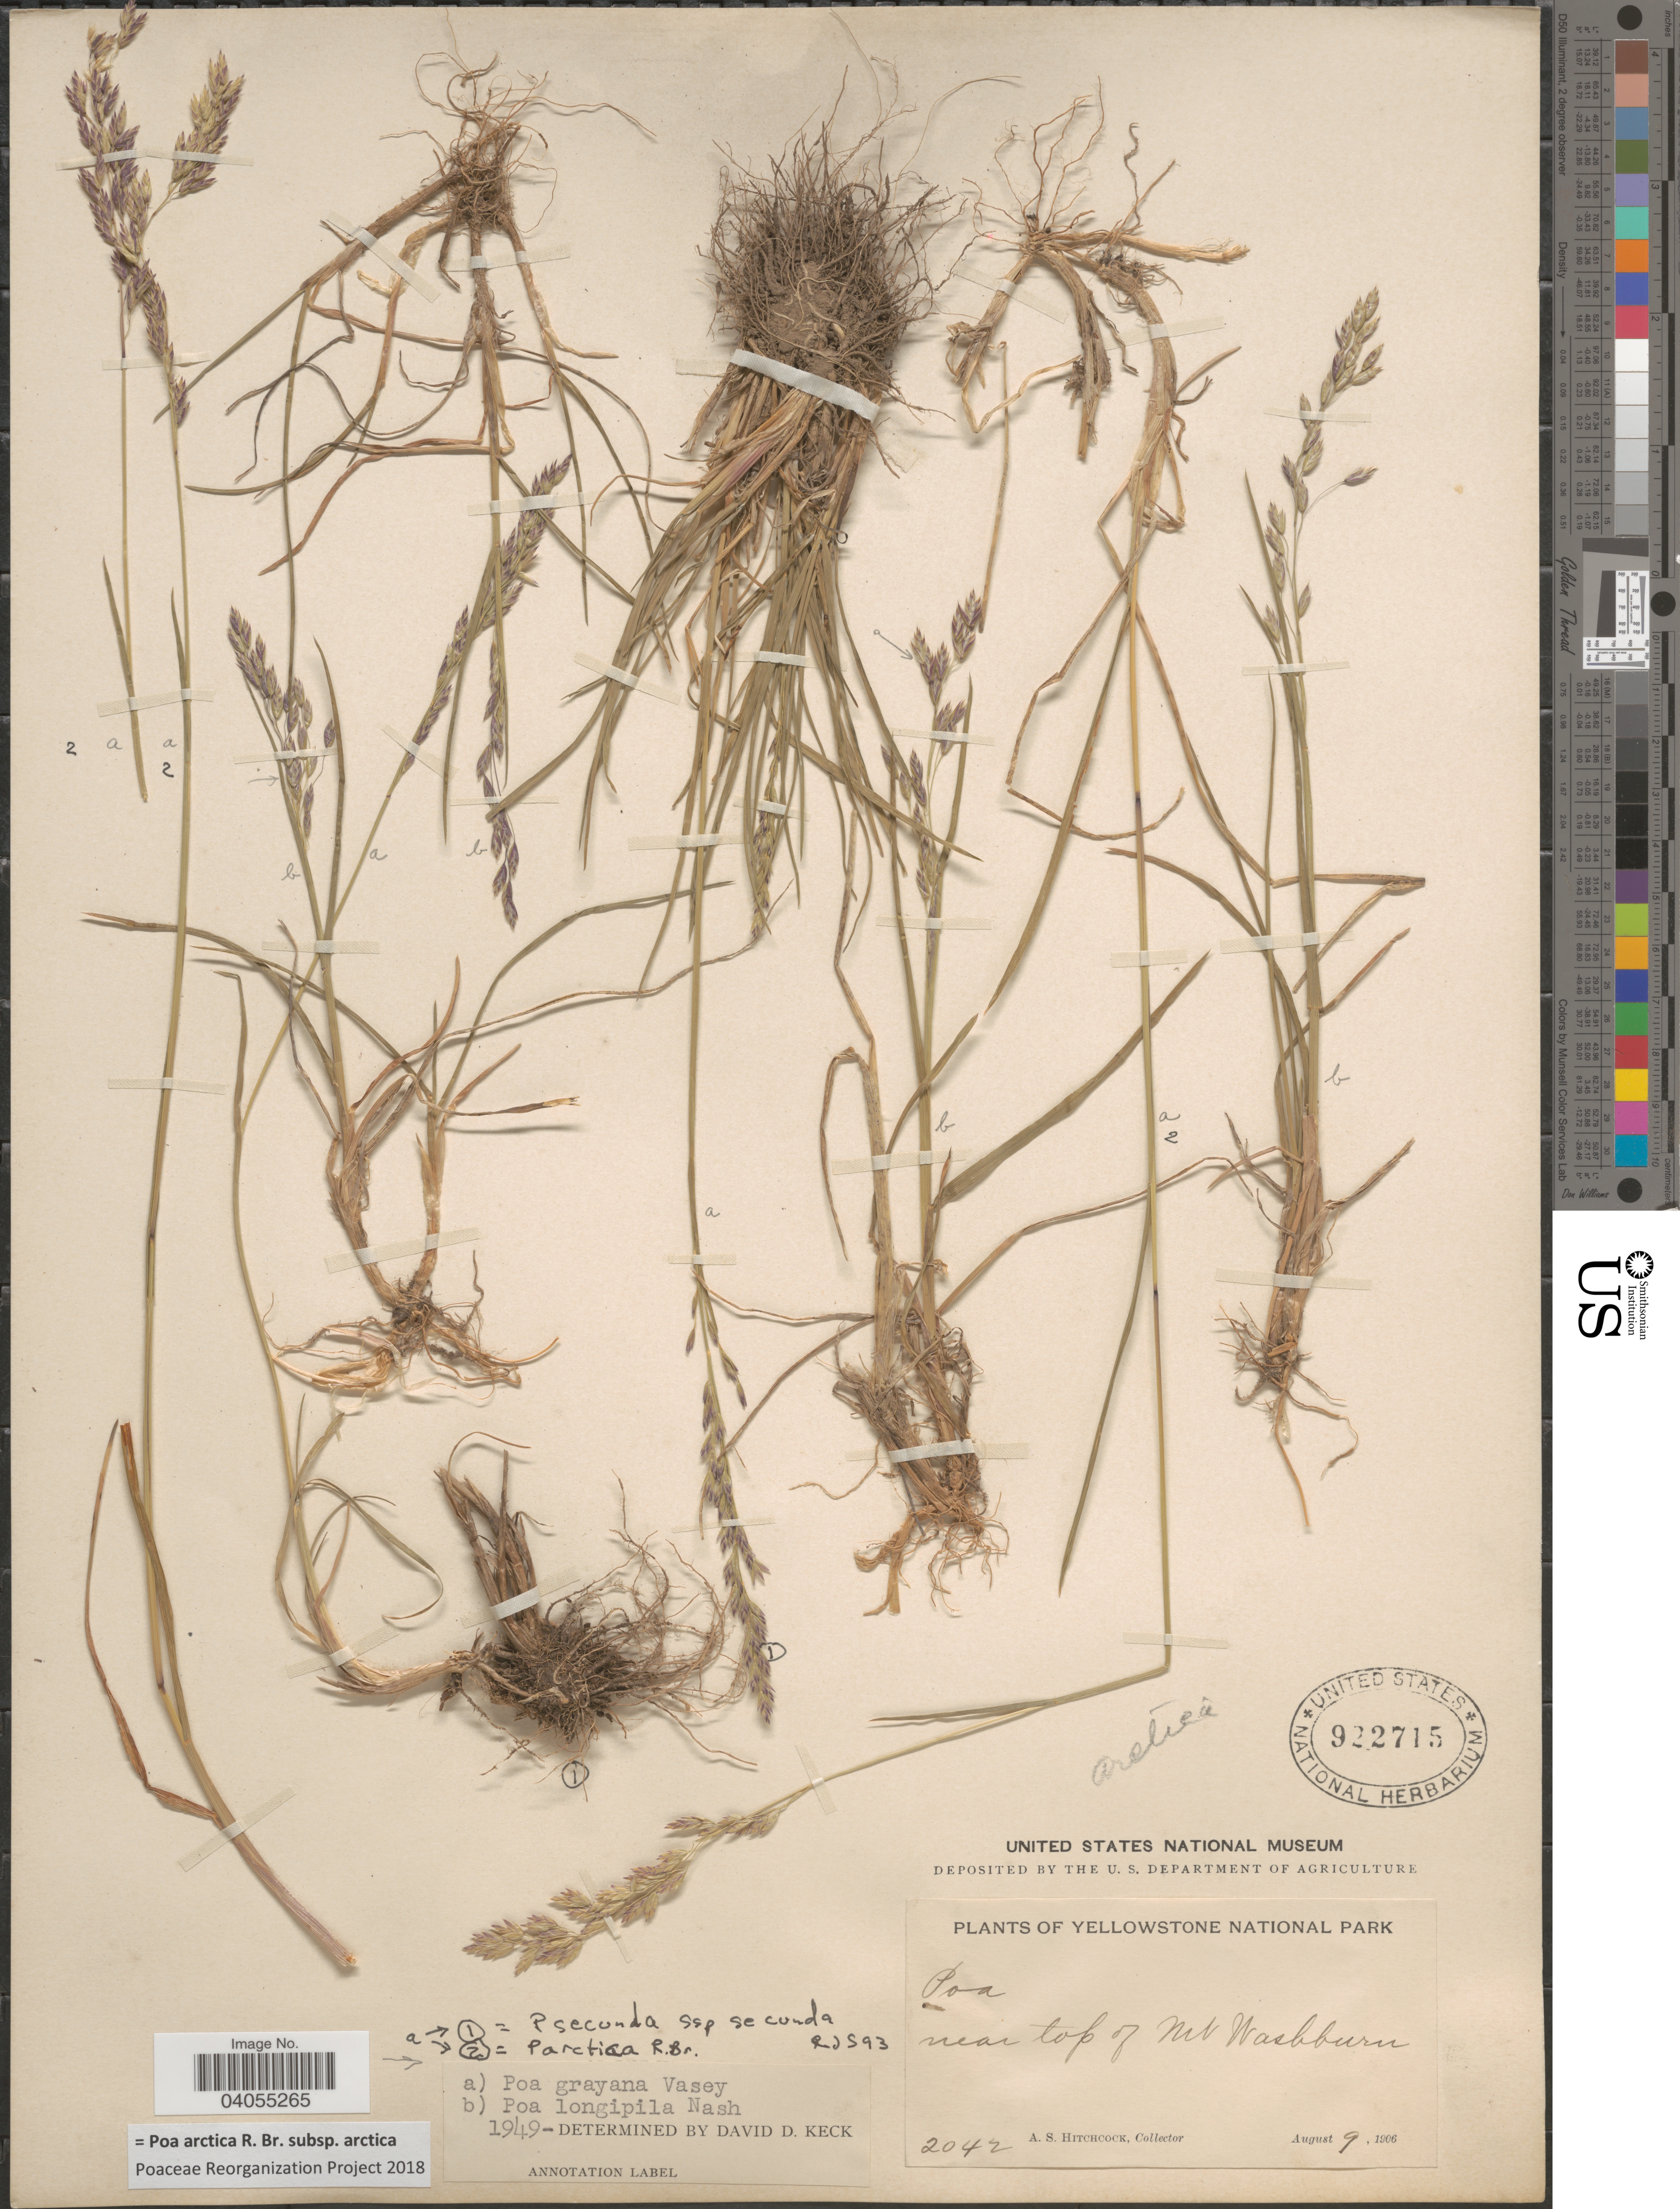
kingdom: Plantae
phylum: Tracheophyta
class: Liliopsida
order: Poales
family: Poaceae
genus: Poa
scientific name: Poa arctica subsp. arctica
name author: R. Br.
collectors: A. S. Hitchcock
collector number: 2042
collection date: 1906-08-09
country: United States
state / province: Wyoming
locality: Yellowstone National Park. Near top of Mt Washburn.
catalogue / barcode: US 922715